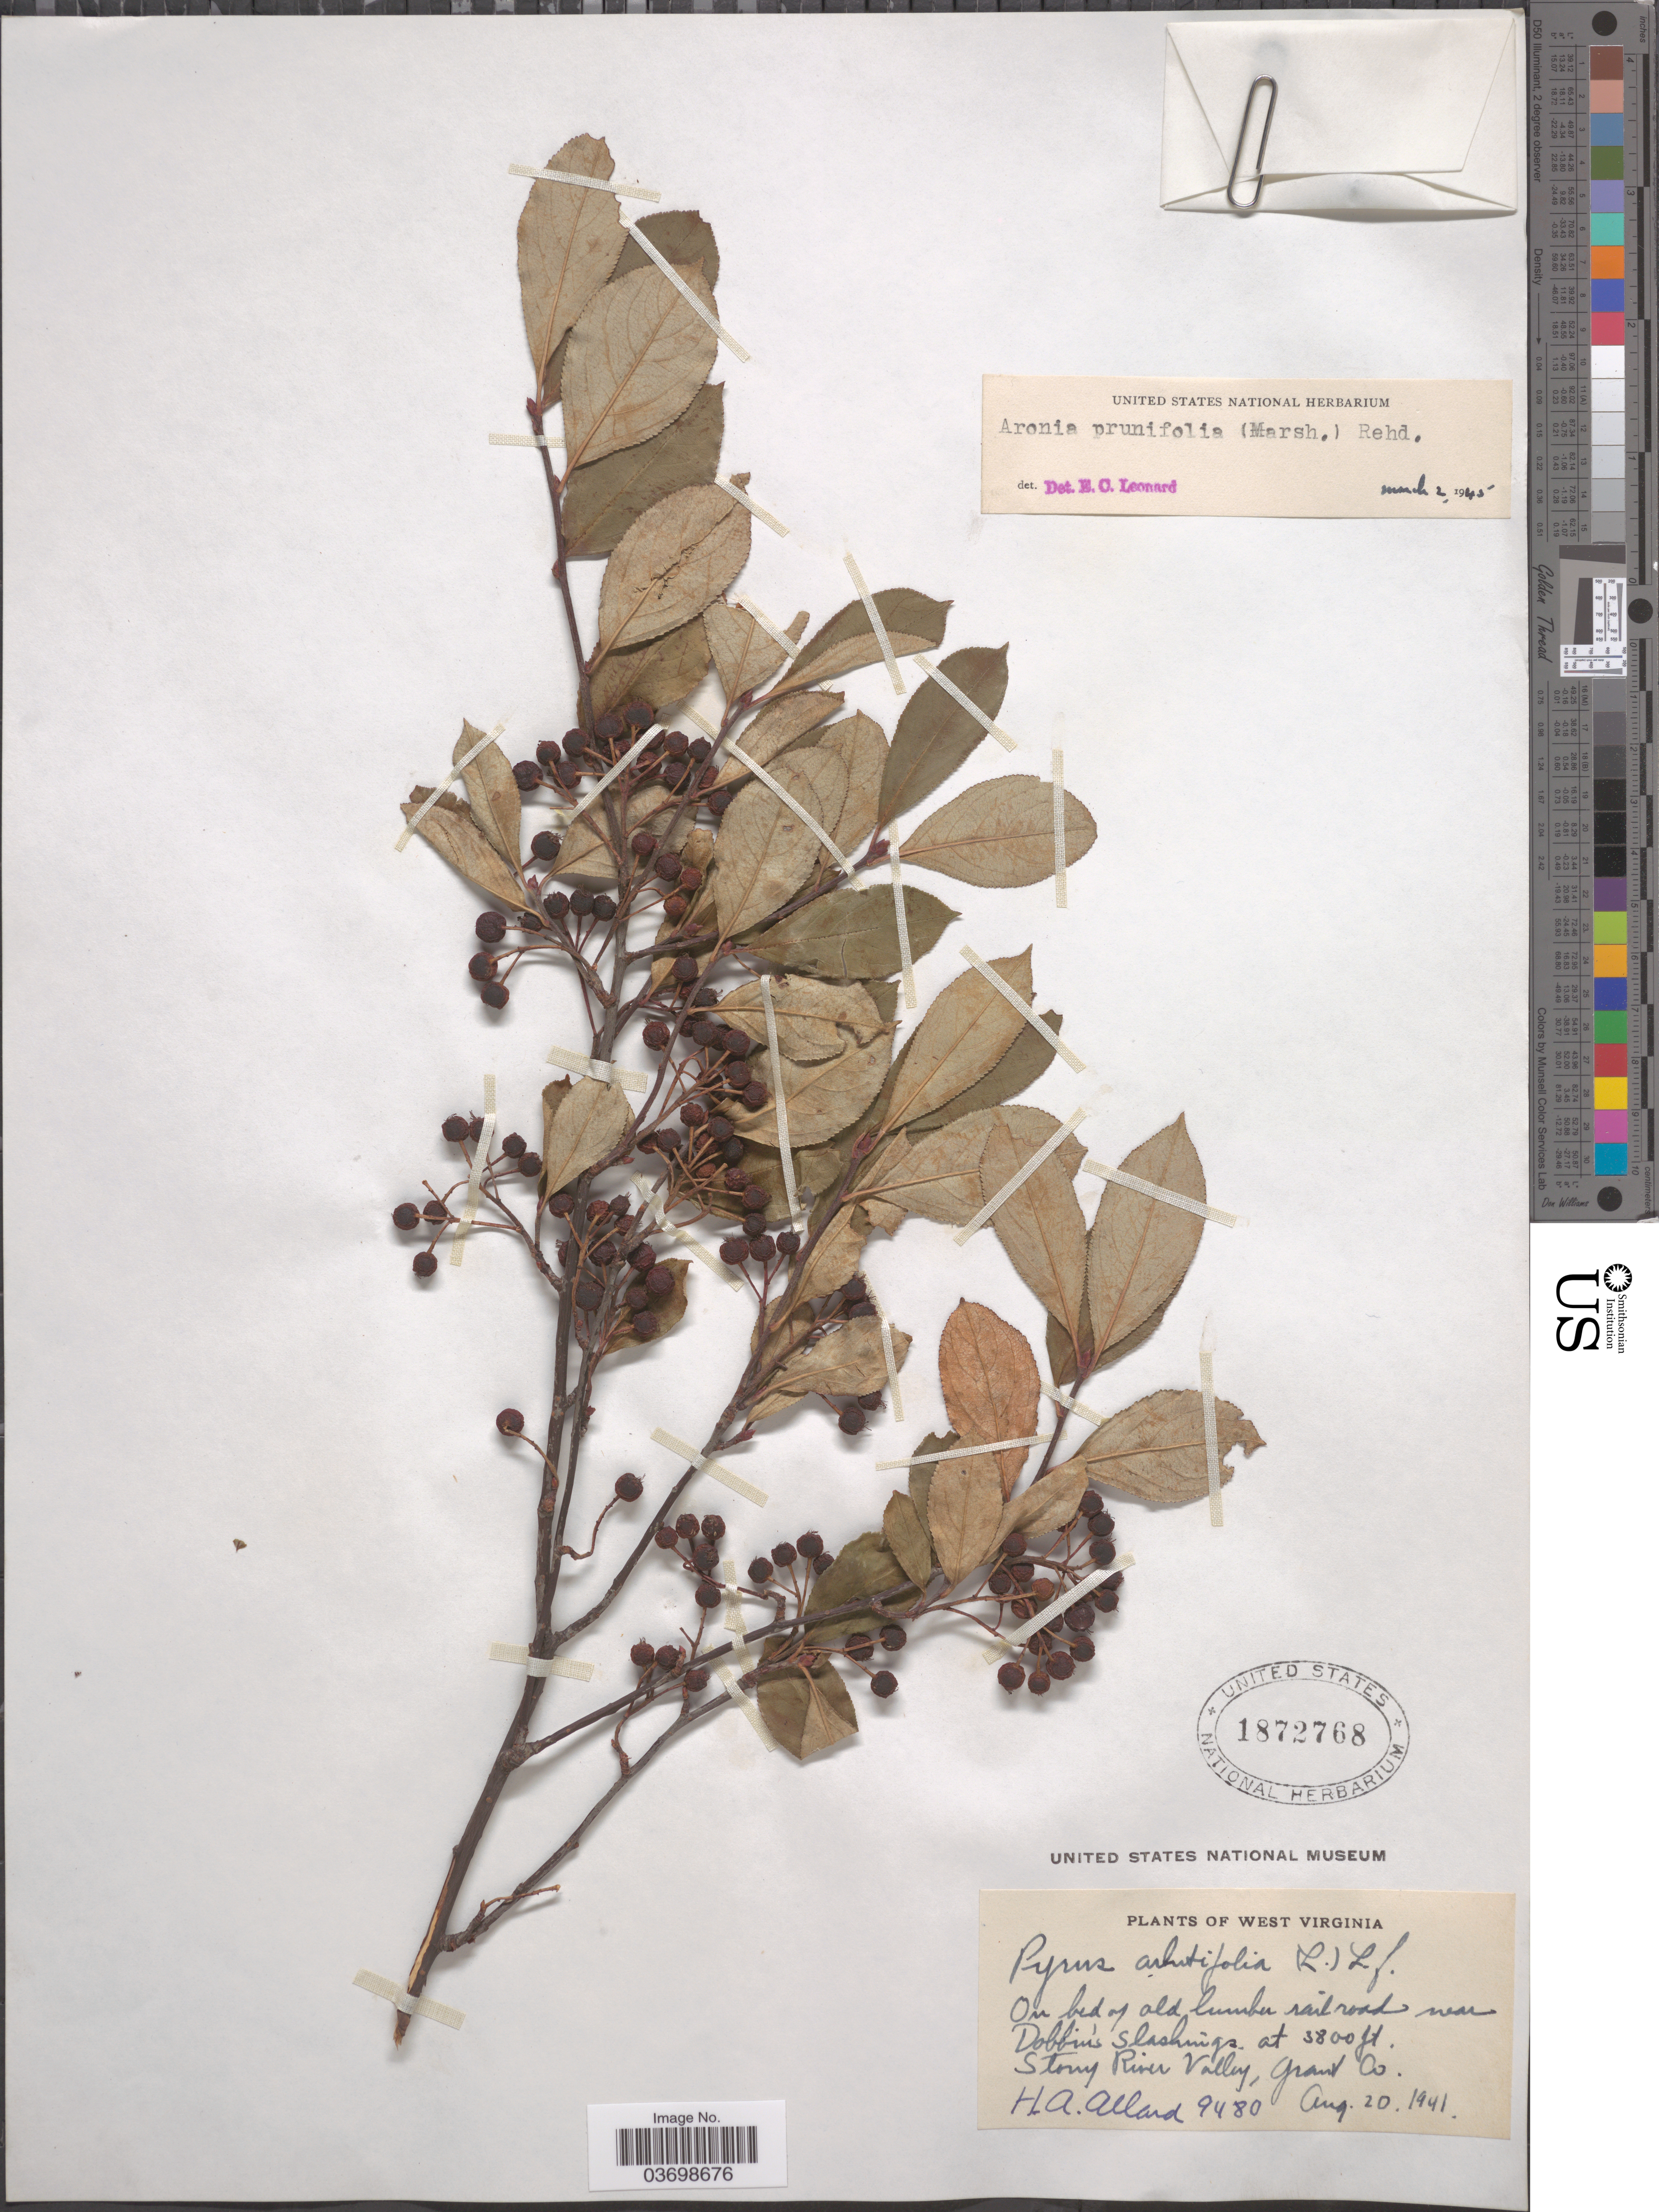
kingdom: Plantae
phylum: Tracheophyta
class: Magnoliopsida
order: Rosales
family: Rosaceae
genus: Aronia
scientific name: Aronia x prunifolia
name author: (Marshall) Rehder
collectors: H. A. Allard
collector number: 9480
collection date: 1941-08-20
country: United States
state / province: West Virginia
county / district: Grant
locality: On bed of old lumber railroad near Dobbin's Slashings. Stony River Valley, Grant Co.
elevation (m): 1158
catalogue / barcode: US 1872768